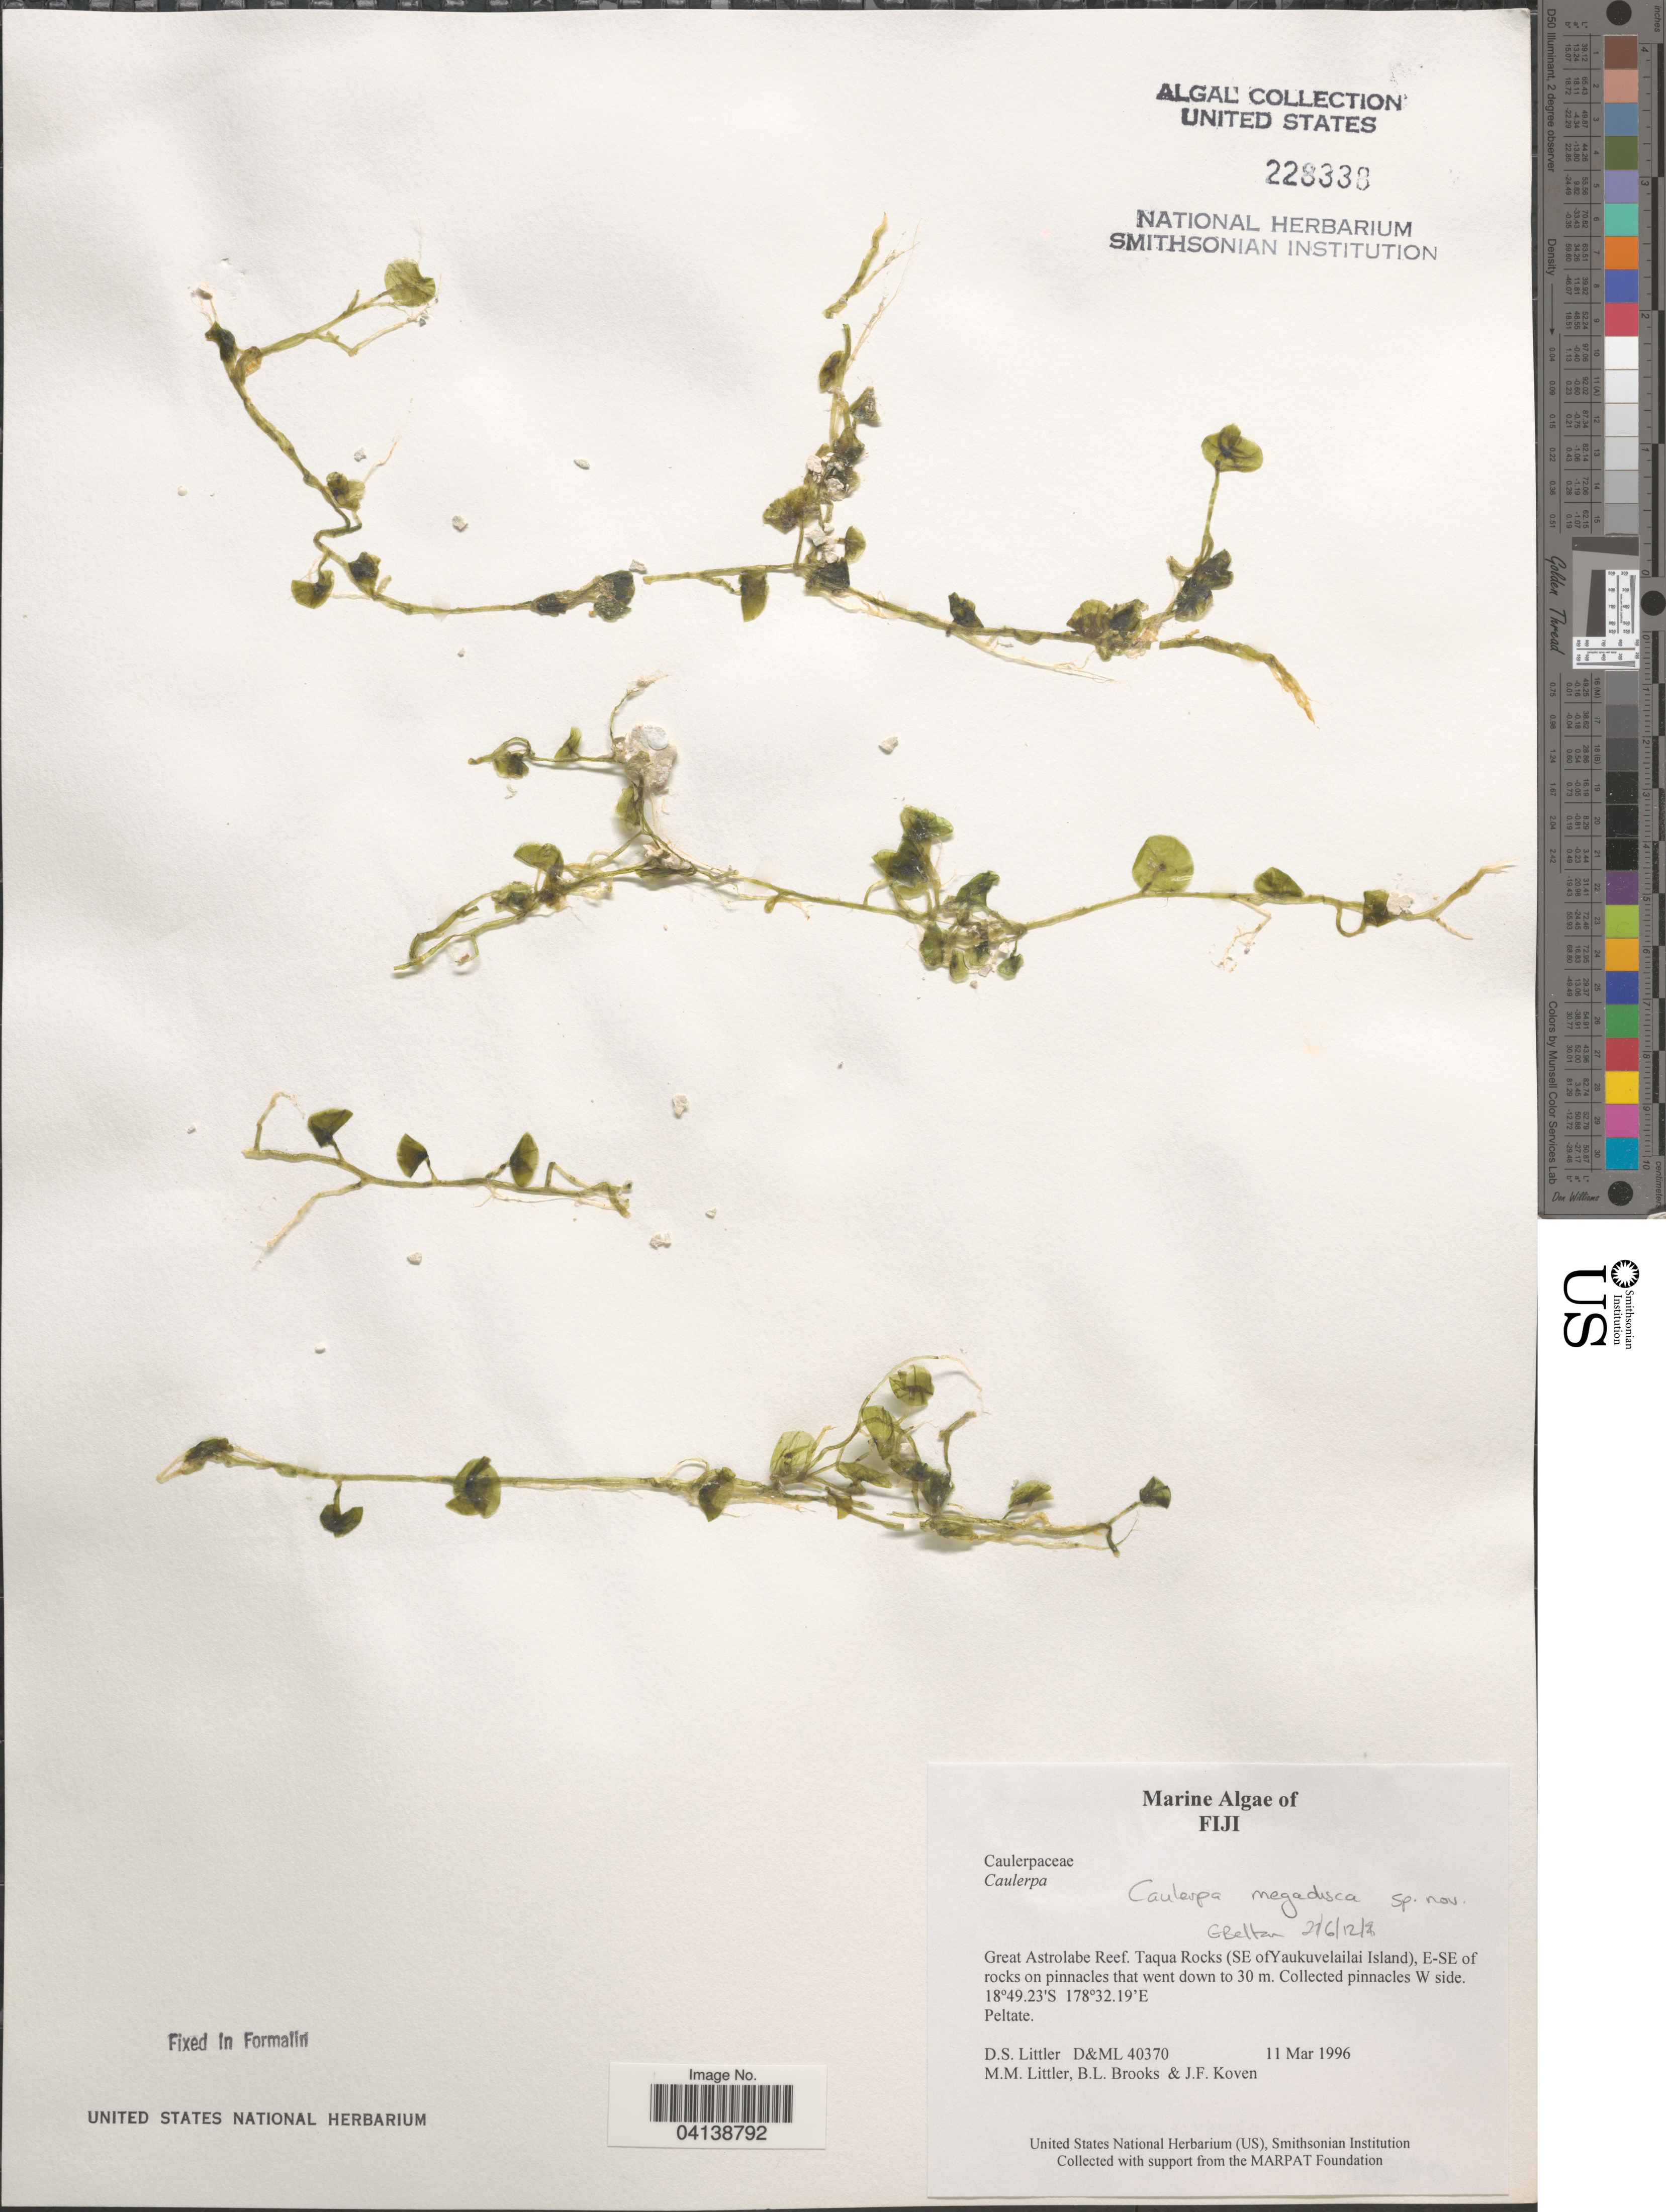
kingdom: Plantae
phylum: Chlorophyta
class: Ulvophyceae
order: Bryopsidales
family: Caulerpaceae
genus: Caulerpa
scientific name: Caulerpa megadisca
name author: G. Belton & Gurgel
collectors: D. S. Littler, B. Brooks & J. Koven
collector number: D&ML40370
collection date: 1996-03-11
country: Fiji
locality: Great Astrolabe Reef. Taqua Rocks (SE ofYaukuvelailai Island), E-SE of rocks on pinnacles that went down to 30 m. Collected pinnacles W side.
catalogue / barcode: US 228338